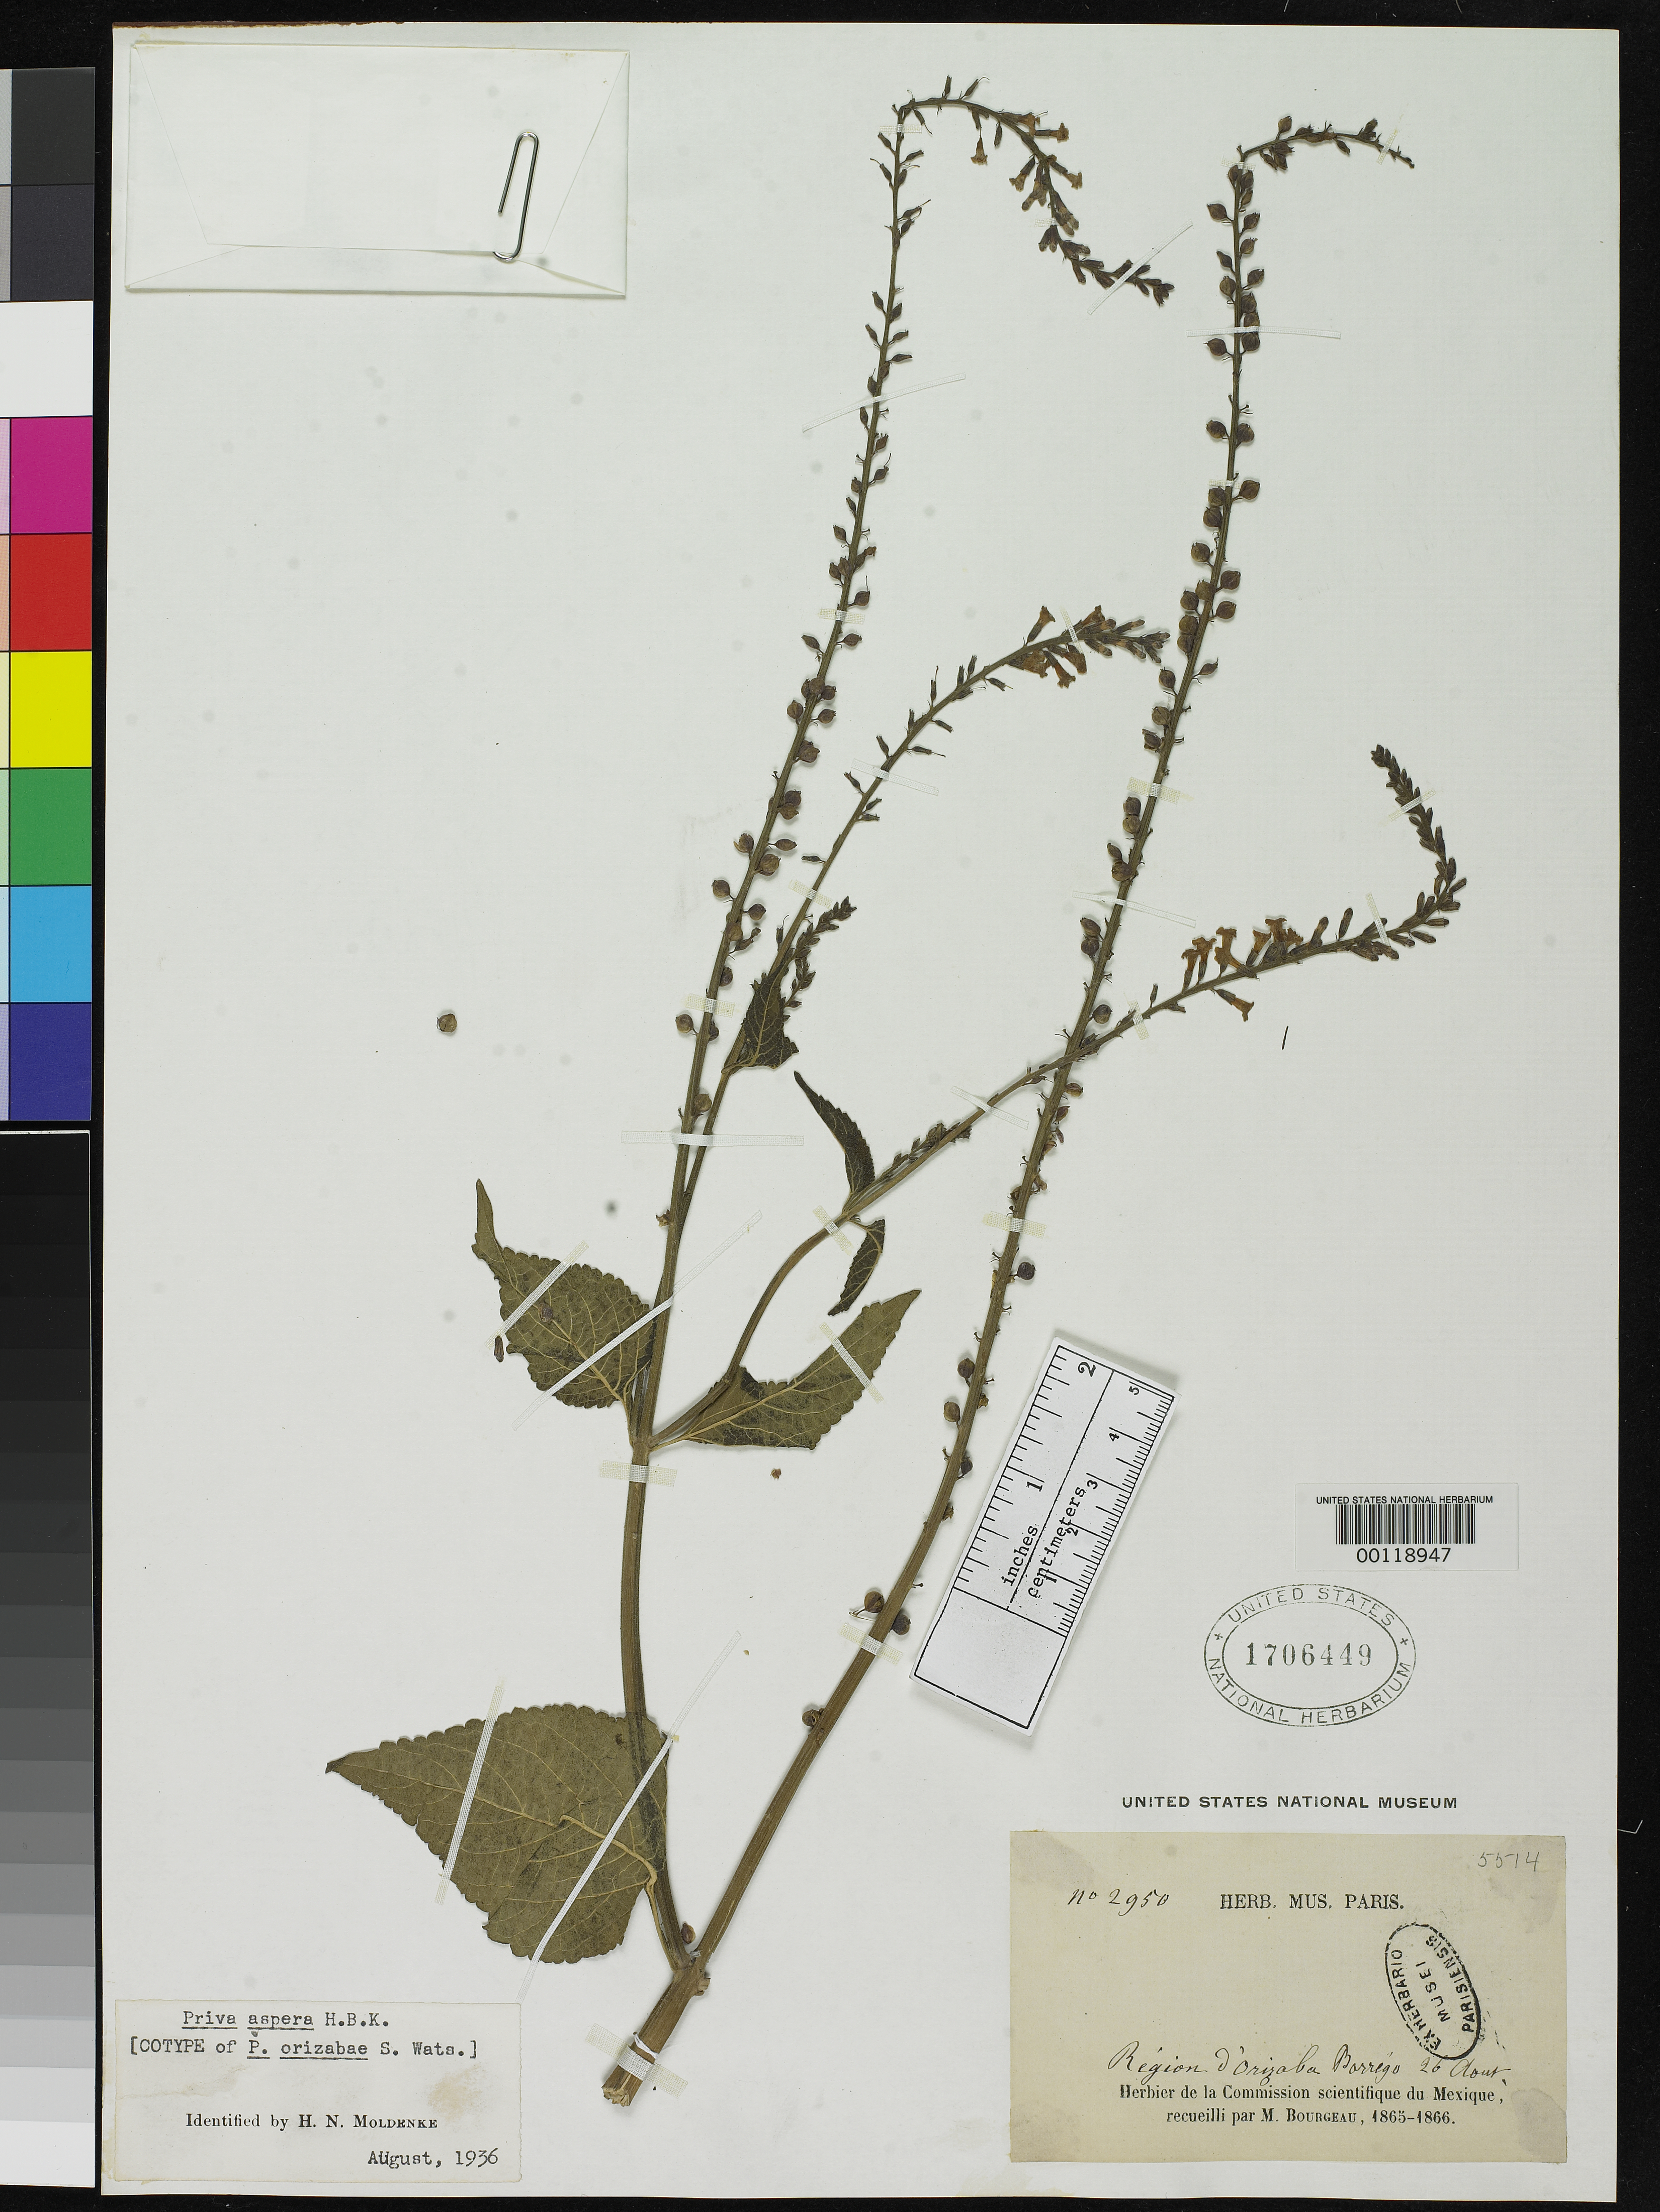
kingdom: Plantae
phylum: Tracheophyta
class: Magnoliopsida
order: Lamiales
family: Verbenaceae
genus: Priva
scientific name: Priva orizabae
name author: S. Watson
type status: Isosyntype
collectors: E. Bourgeau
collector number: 2950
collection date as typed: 1865 to -- --- 1866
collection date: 1865/1866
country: Mexico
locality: E of Monserrat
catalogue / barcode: US 1706449